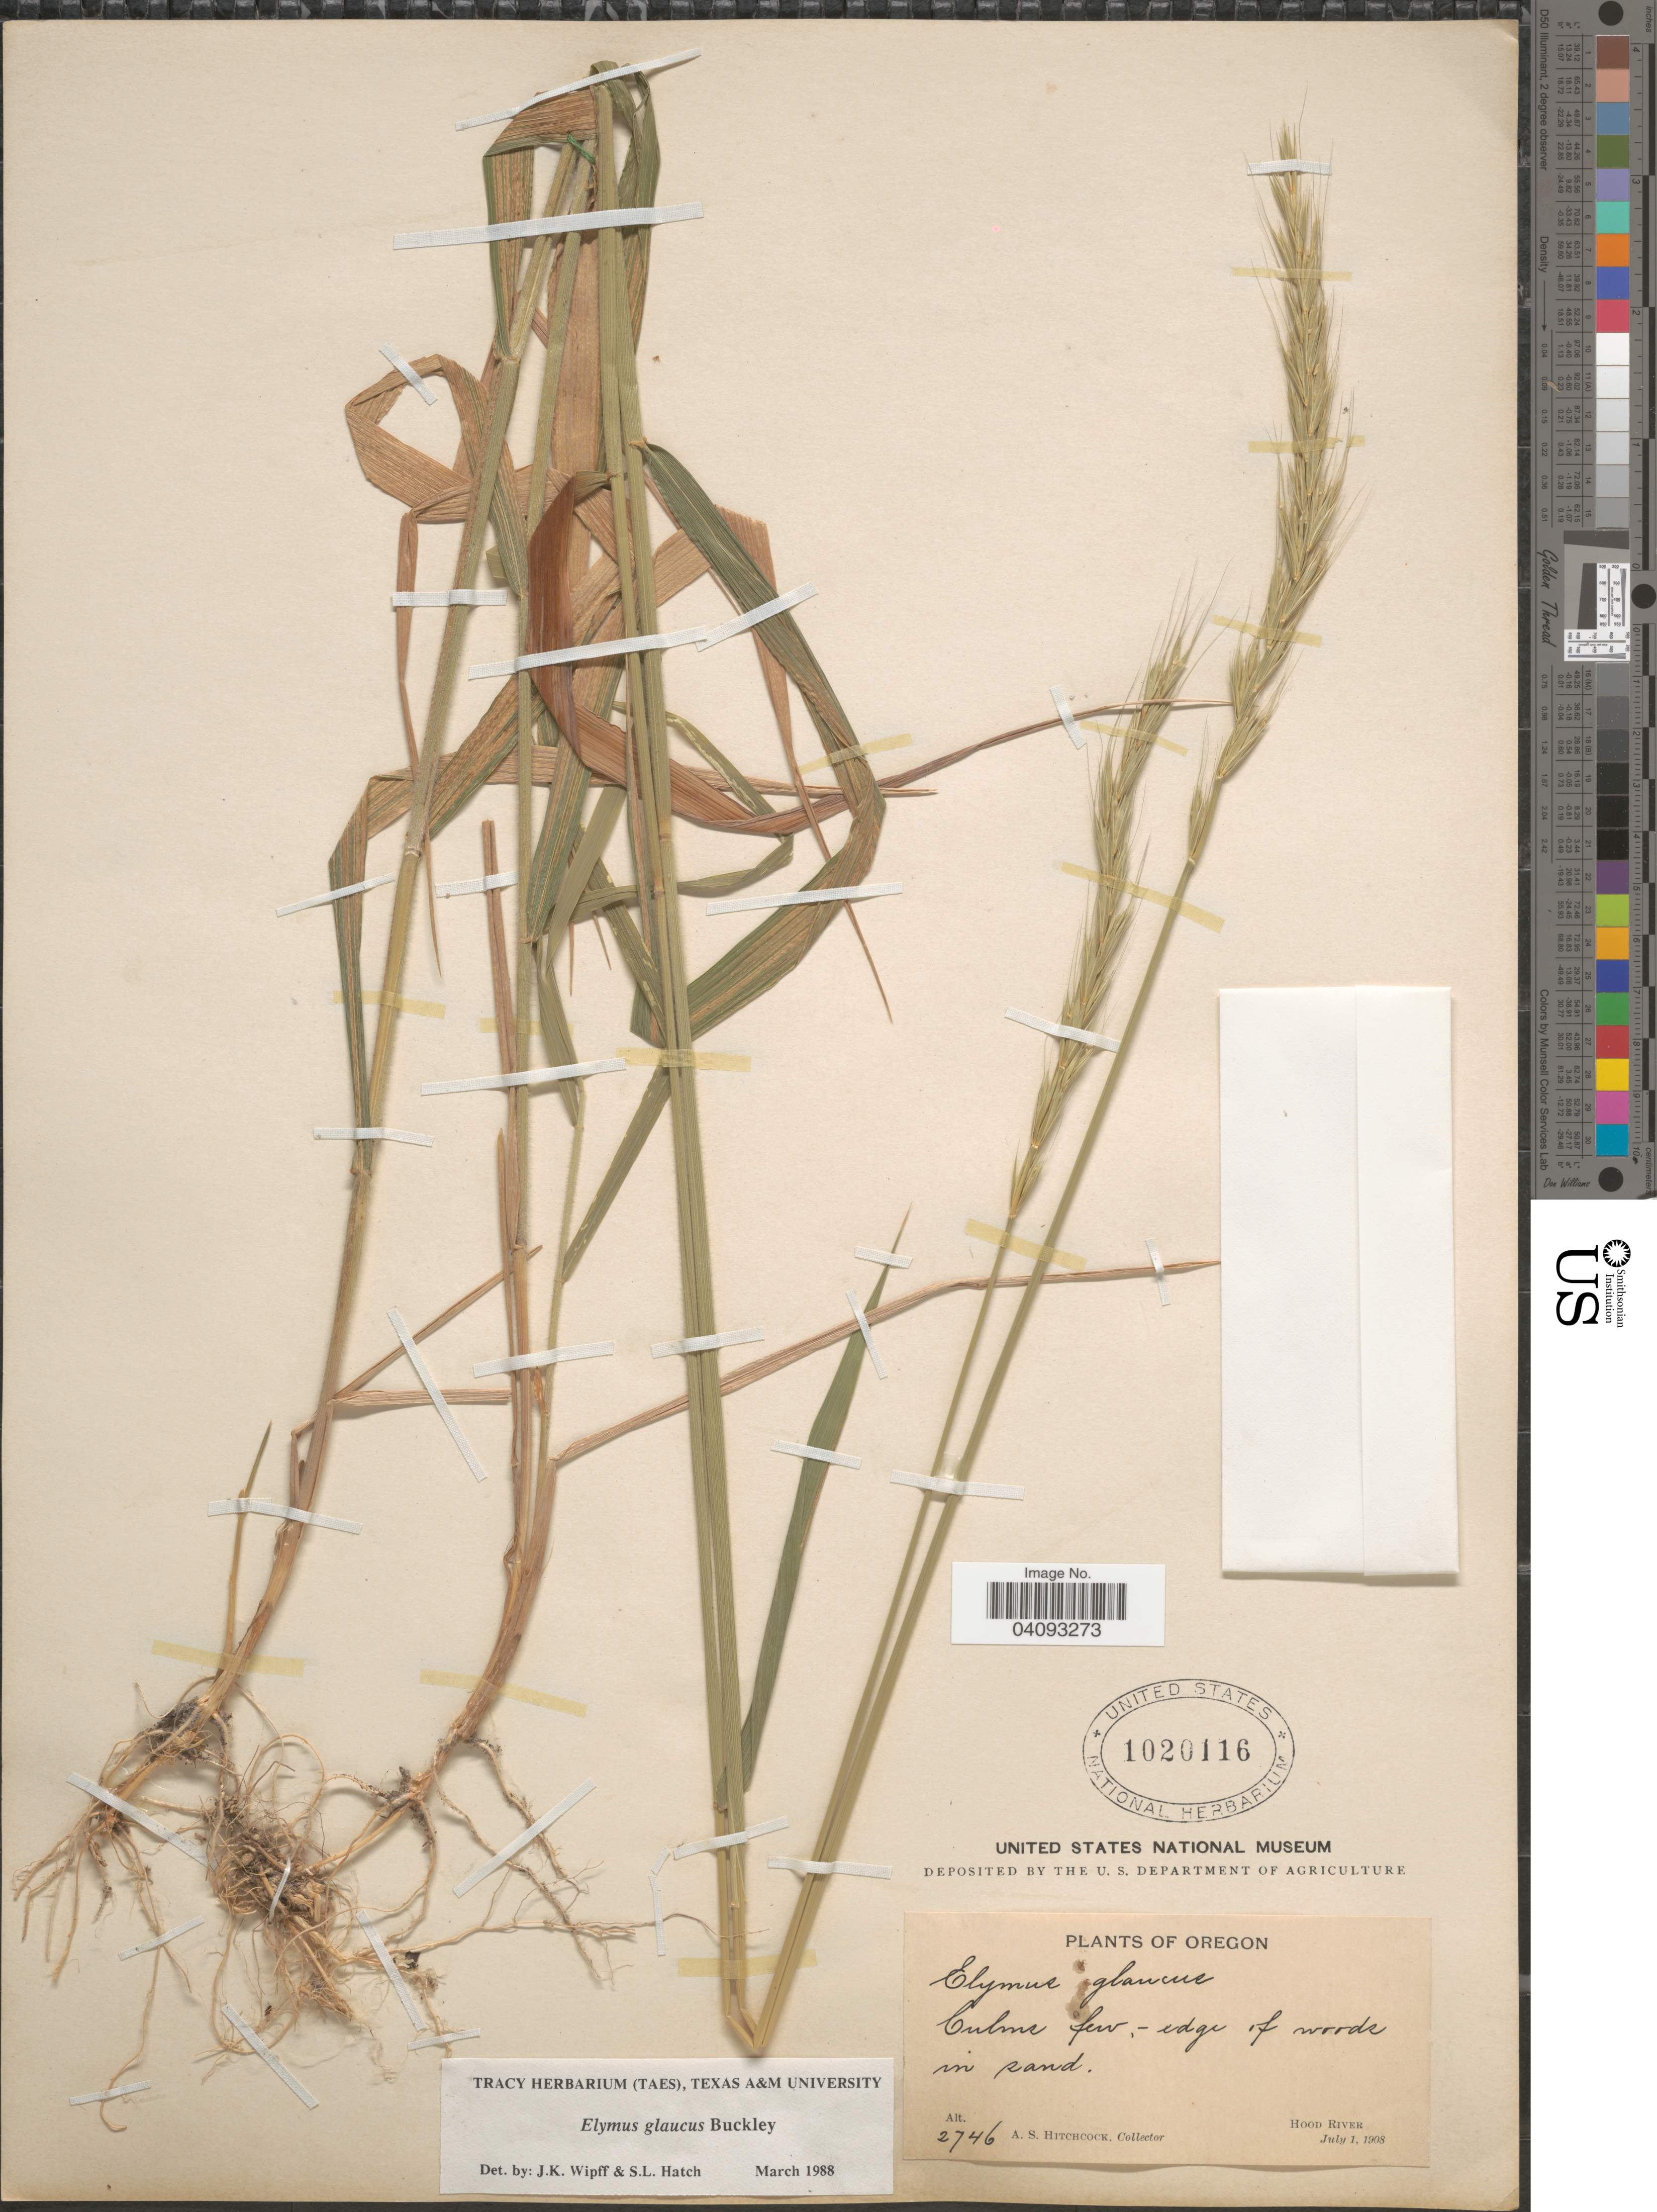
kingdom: Plantae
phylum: Tracheophyta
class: Liliopsida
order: Poales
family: Poaceae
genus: Elymus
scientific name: Elymus glaucus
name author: Buckley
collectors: A. S. Hitchcock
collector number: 2746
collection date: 1908-07-01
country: United States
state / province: Oregon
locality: Edge of woods in sand. Hood River.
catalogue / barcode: US 1020116